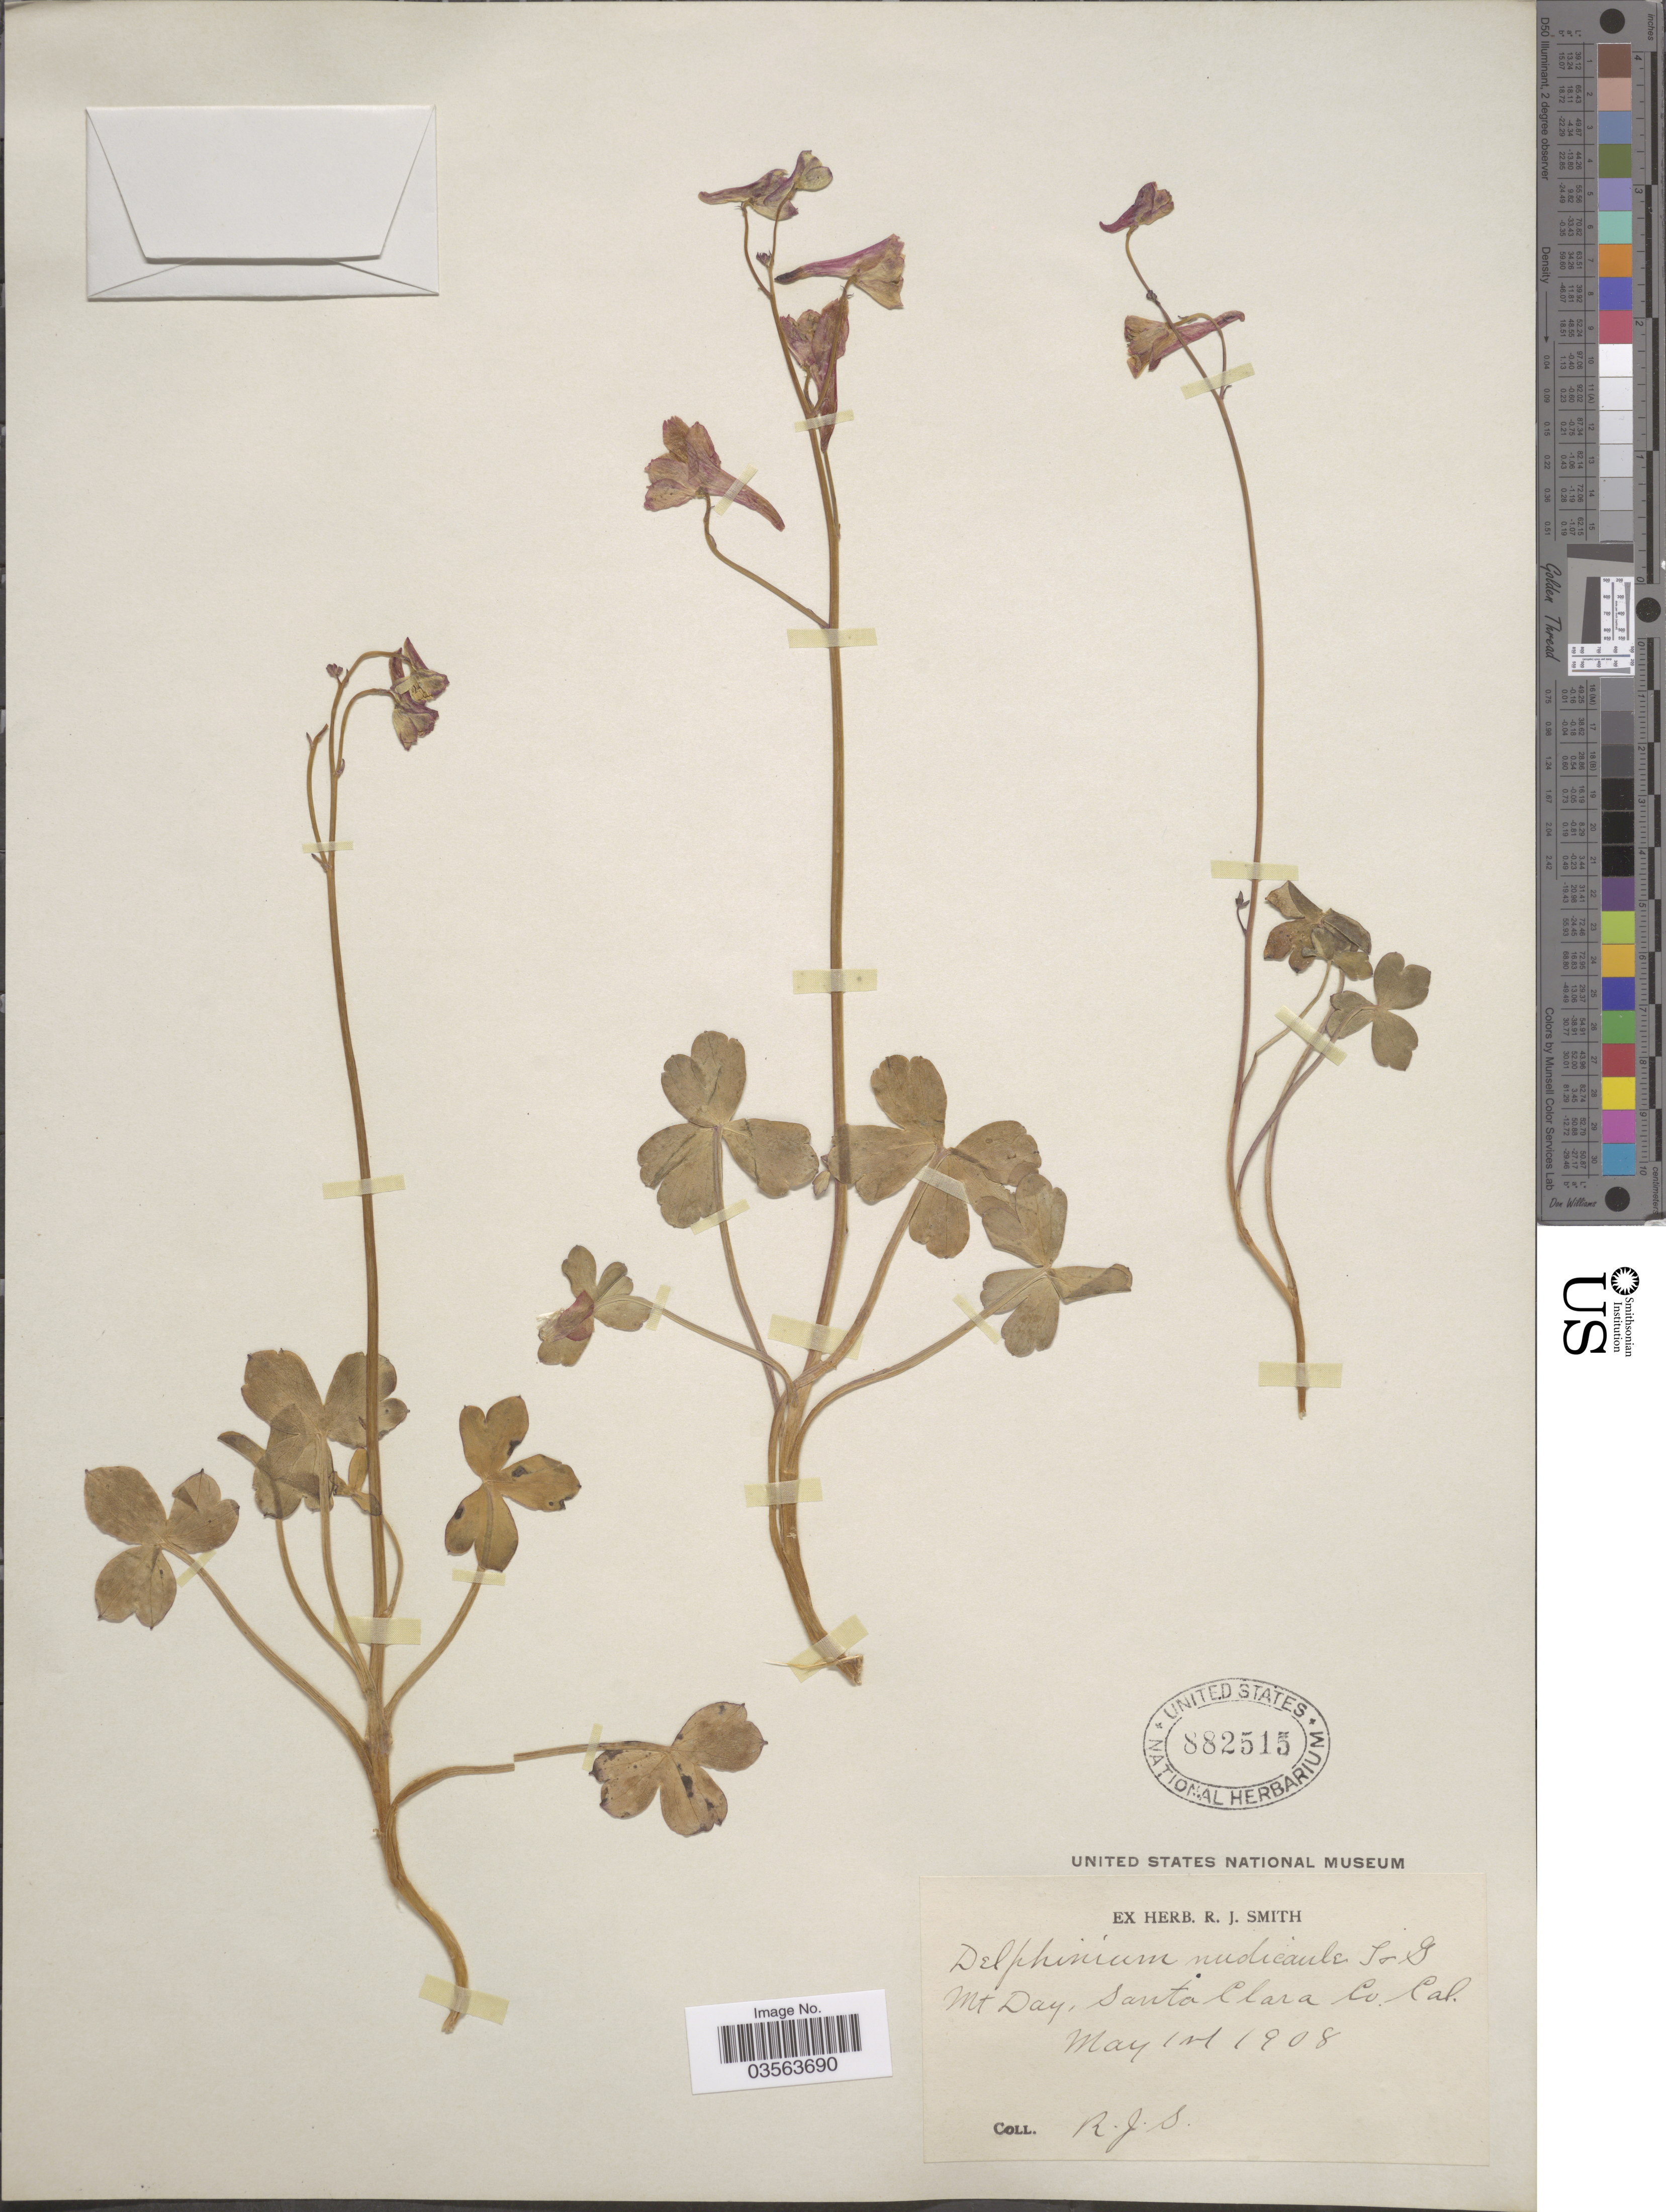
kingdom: Plantae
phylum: Tracheophyta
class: Magnoliopsida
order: Ranunculales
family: Ranunculaceae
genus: Delphinium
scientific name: Delphinium nudicaule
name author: Torr. & A. Gray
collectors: R. J. Smith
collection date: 1908-05-01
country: United States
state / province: California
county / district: Santa Clara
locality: Mt. Day, Santa Clara Co.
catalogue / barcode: US 882515